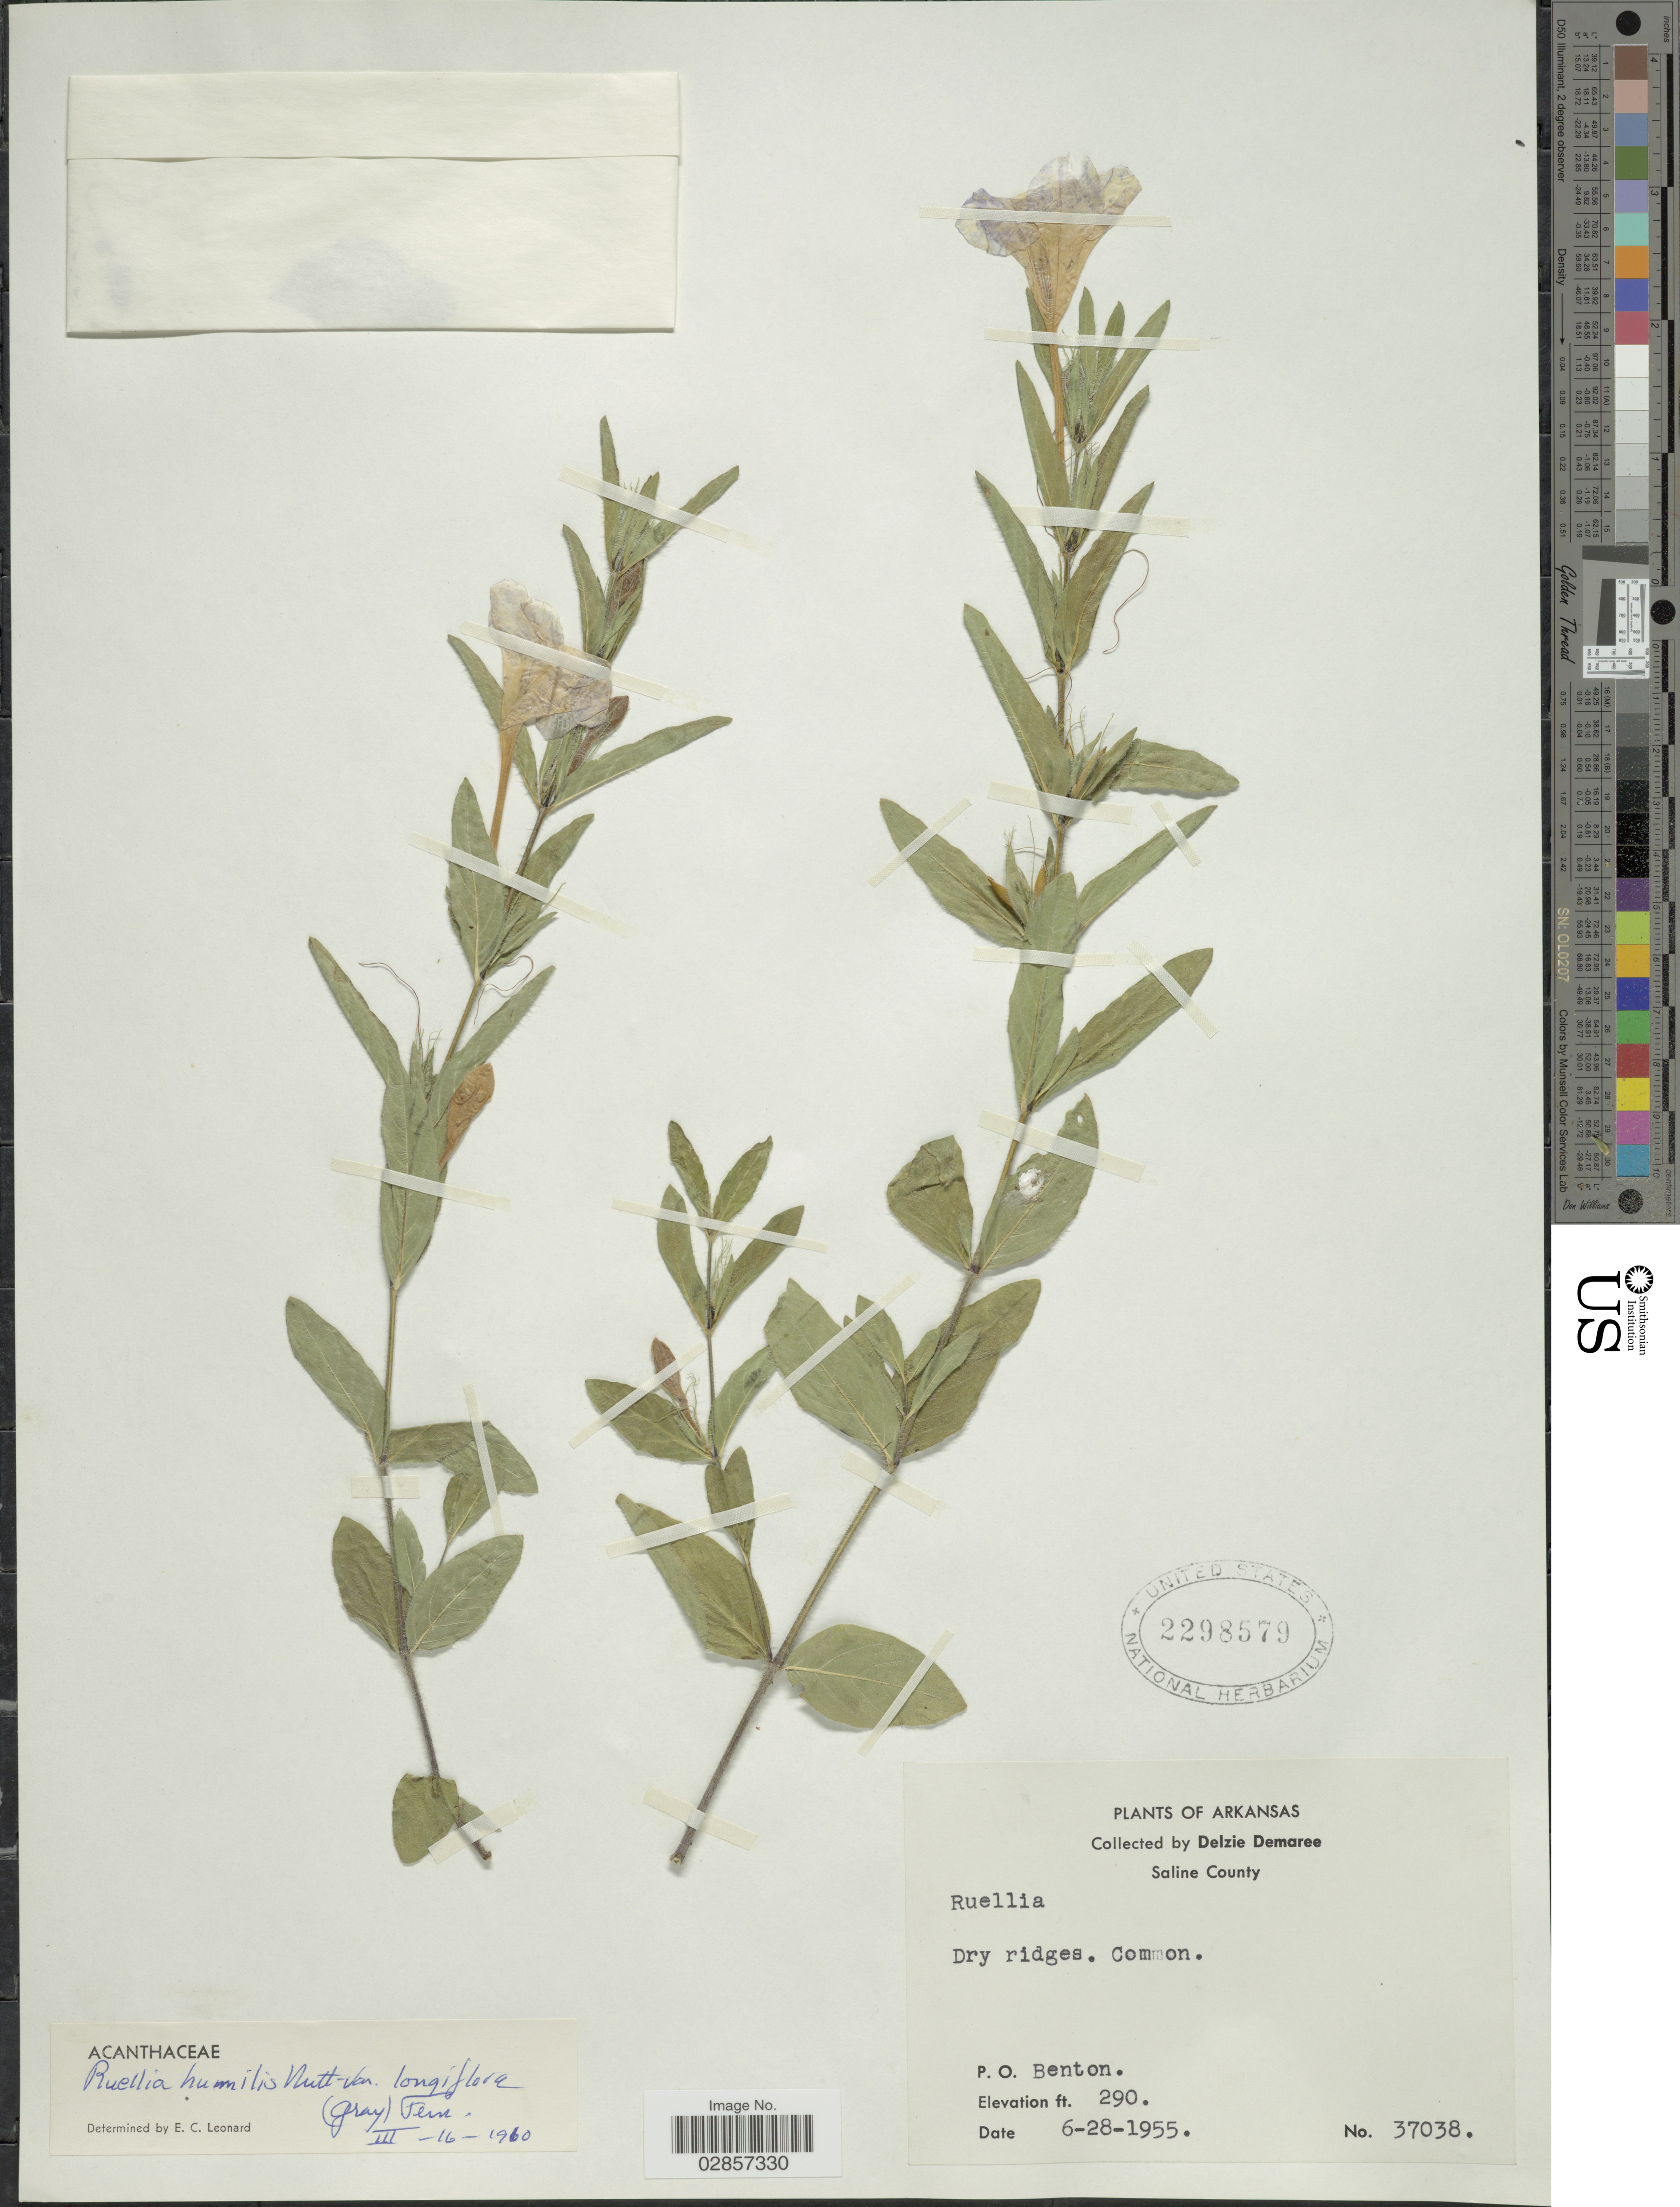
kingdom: Plantae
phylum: Tracheophyta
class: Magnoliopsida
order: Lamiales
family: Acanthaceae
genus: Ruellia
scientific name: Ruellia humilis var. longiflora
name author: (A. Gray) Fernald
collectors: D. Demaree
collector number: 37038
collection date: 1955-06-28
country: United States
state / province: Arkansas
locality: Saline County, P.O. Benton.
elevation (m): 88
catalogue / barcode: US 2298579